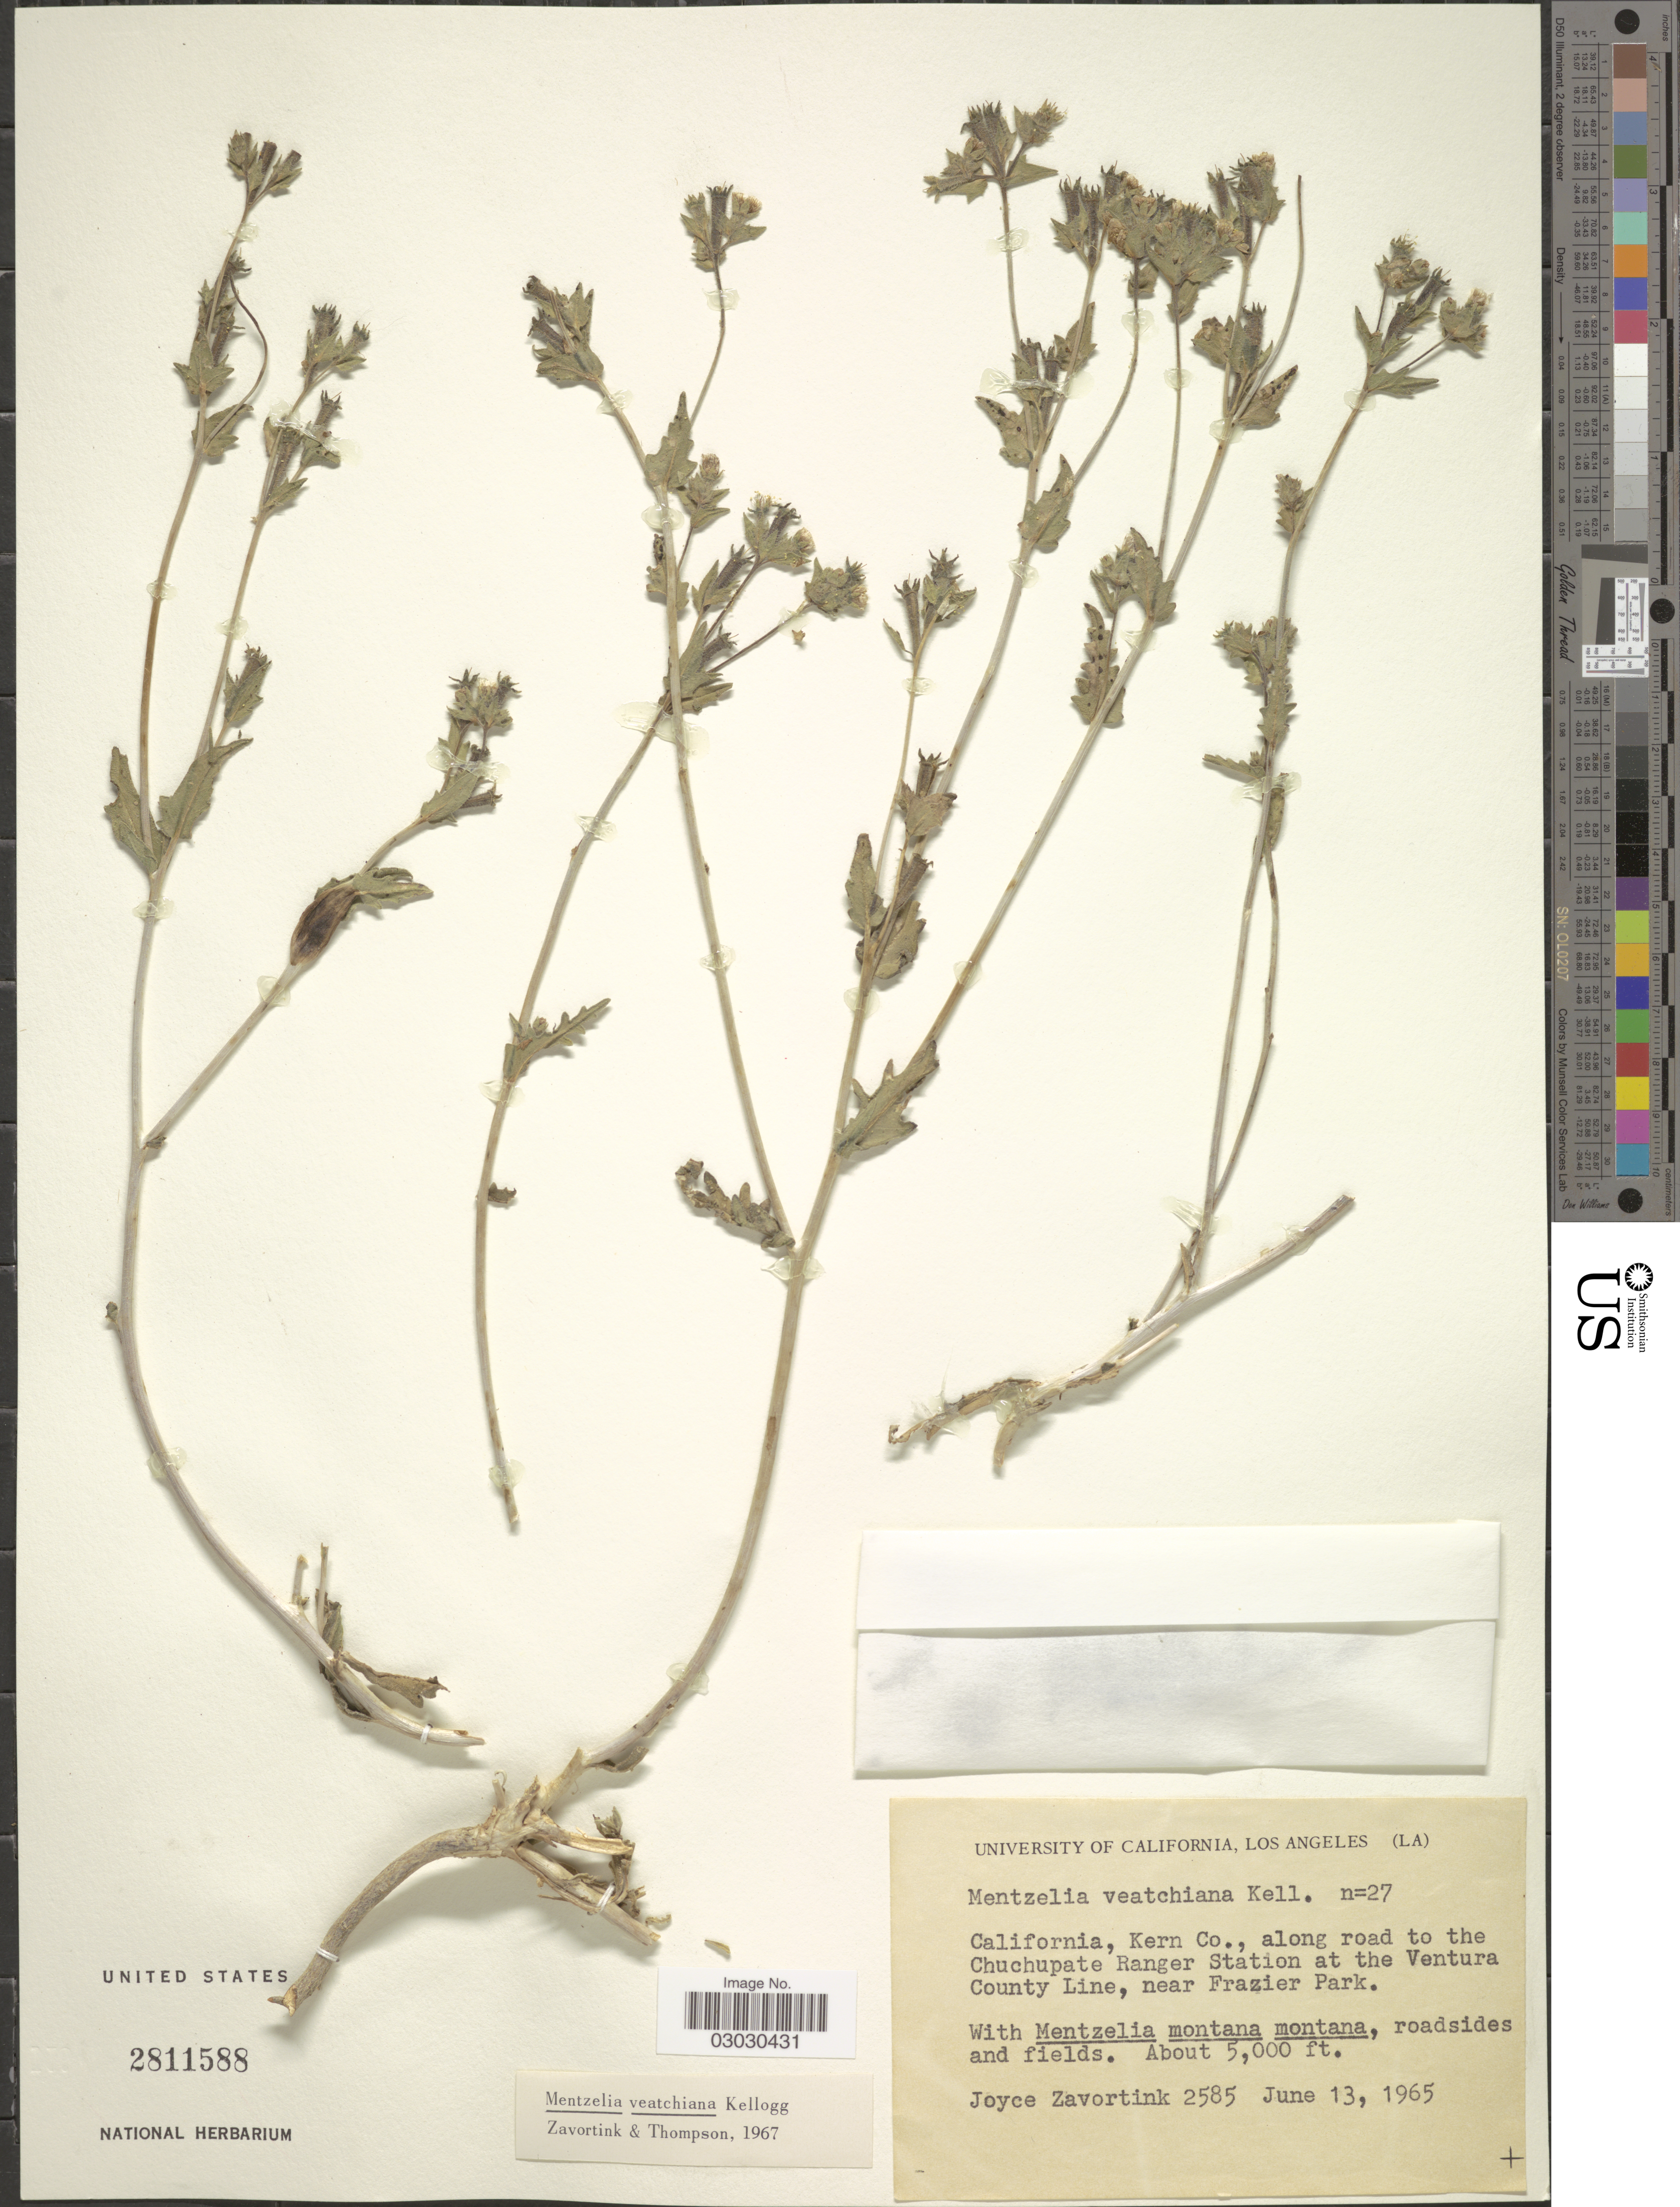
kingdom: Plantae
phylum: Tracheophyta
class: Magnoliopsida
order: Cornales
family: Loasaceae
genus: Mentzelia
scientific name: Mentzelia veatchiana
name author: Kellogg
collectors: J. Zavortink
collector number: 2585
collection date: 1965-06-13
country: United States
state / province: California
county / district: Ventura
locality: Kern Co., along road to the Chuchupate Ranger Station at the Ventura County Line, near Frazier Park.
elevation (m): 1524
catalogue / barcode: US 2811588